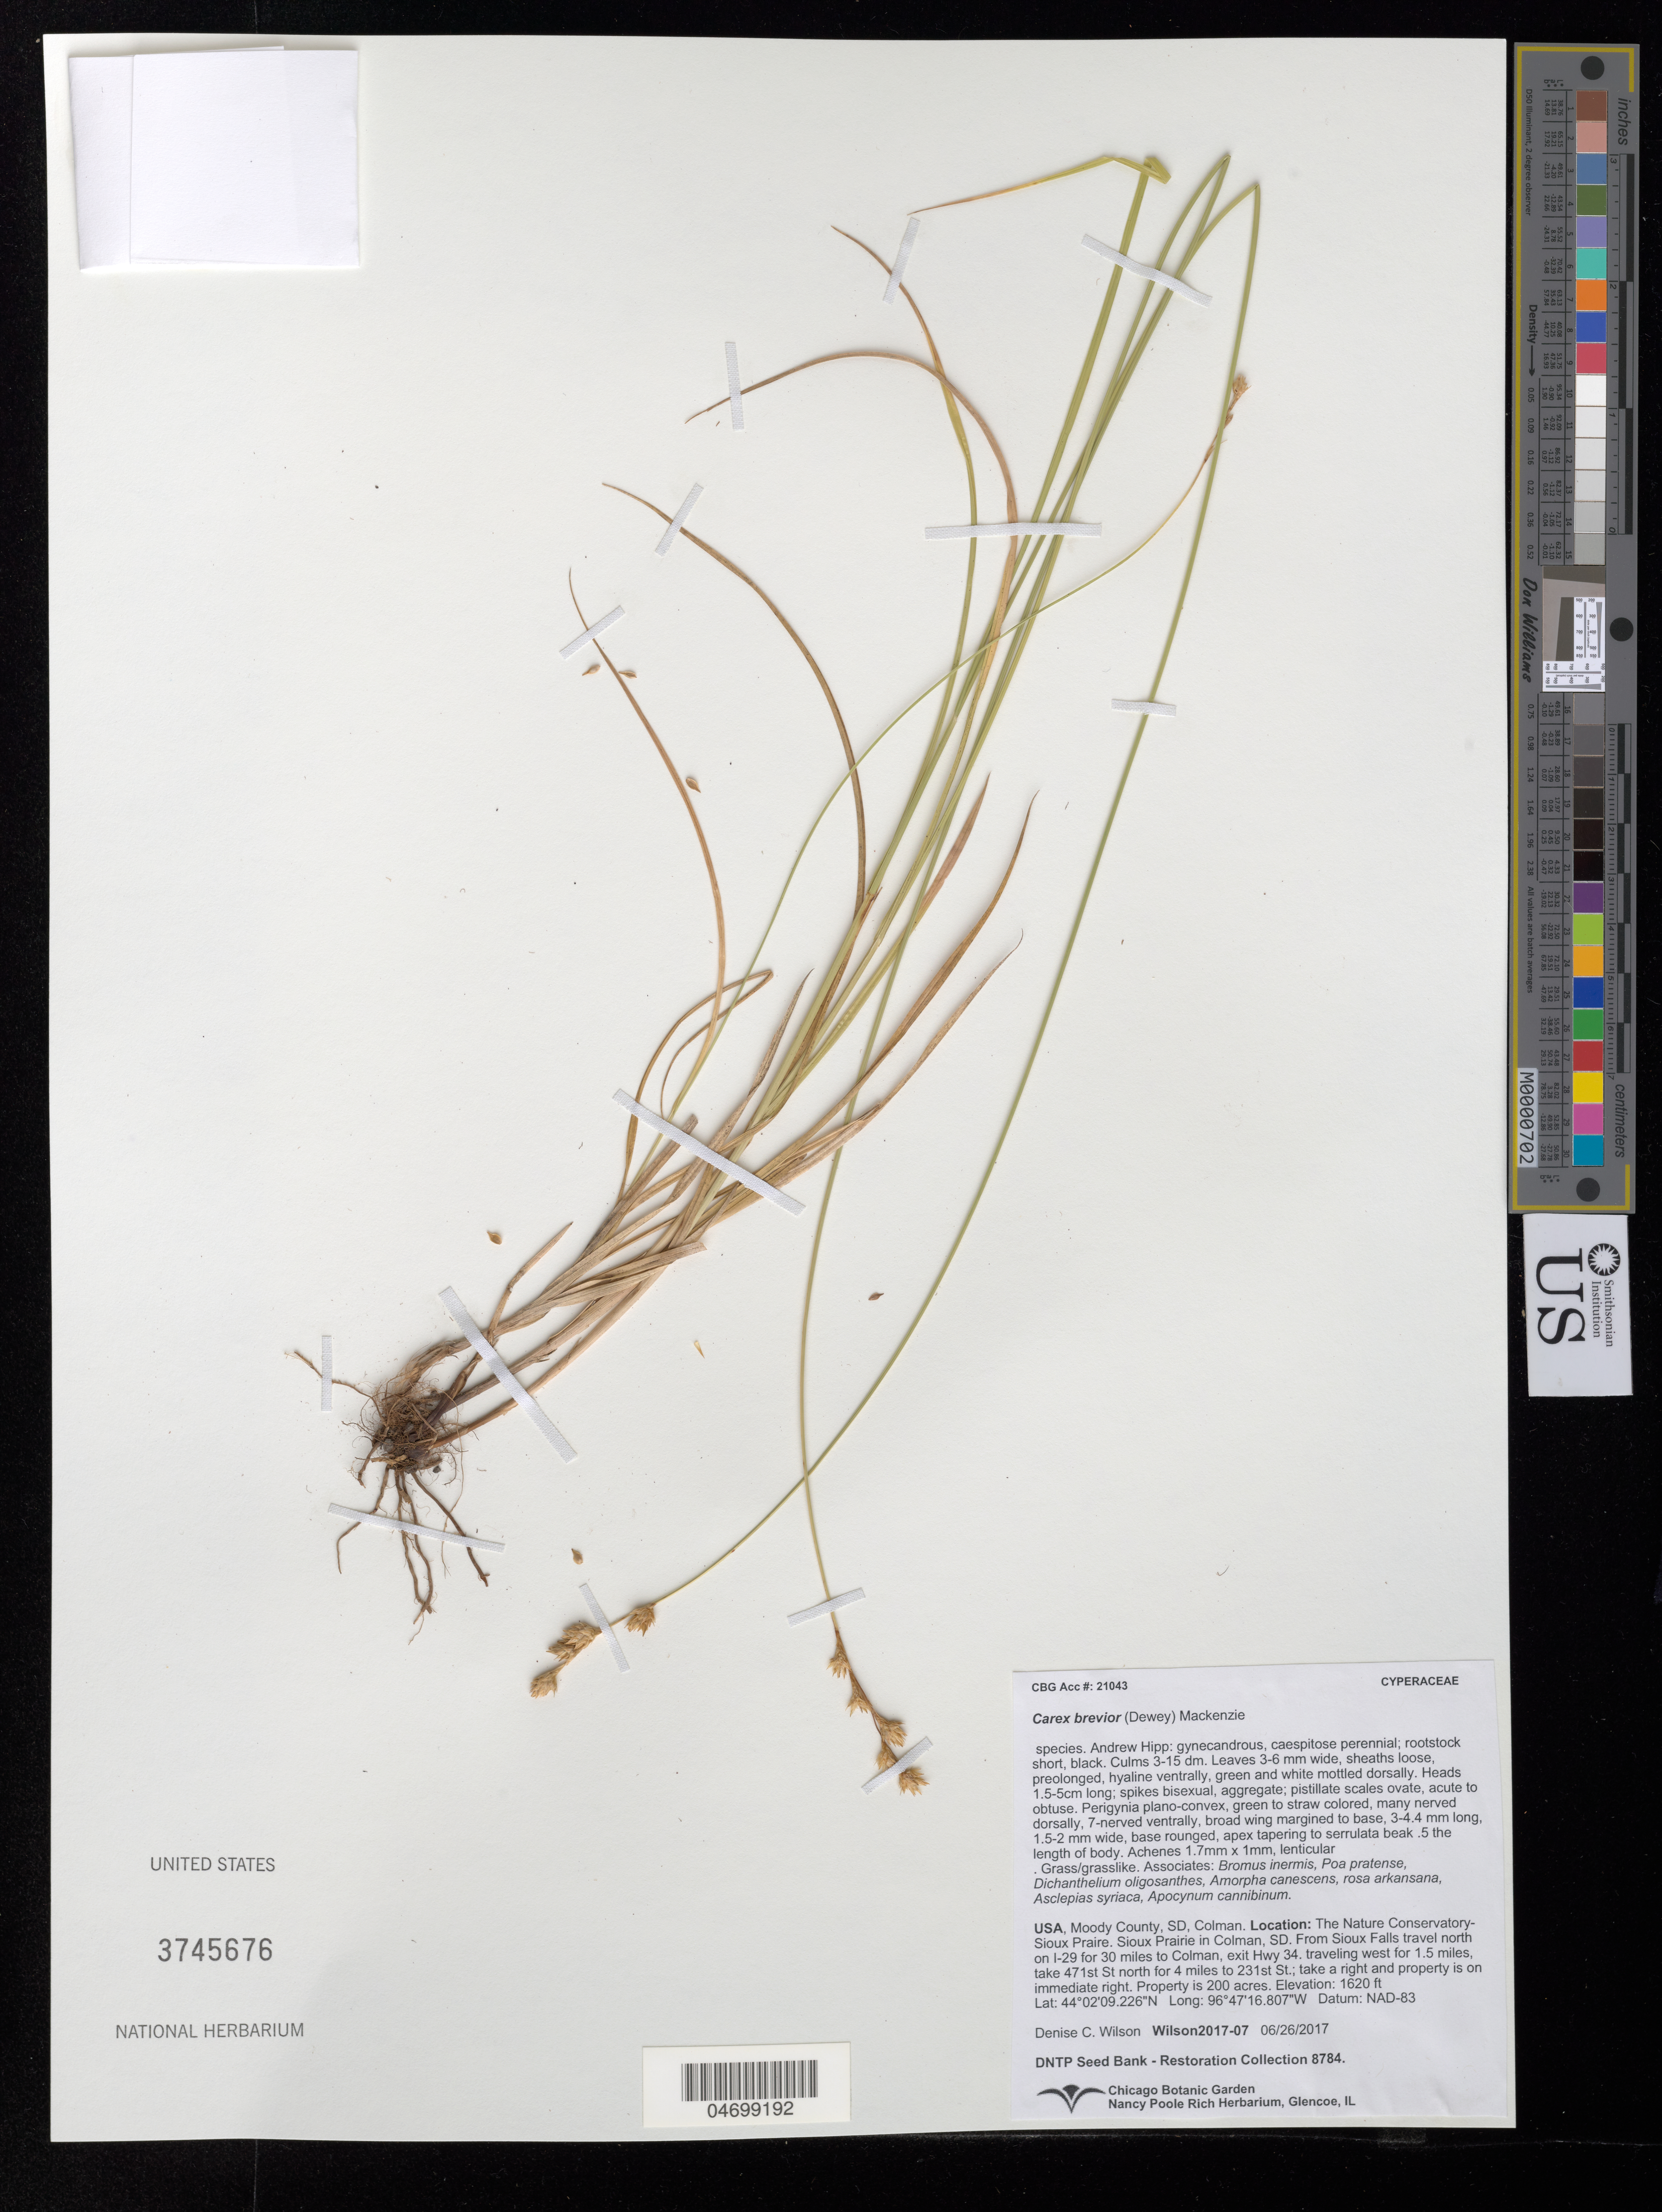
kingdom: Plantae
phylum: Tracheophyta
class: Liliopsida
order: Poales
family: Cyperaceae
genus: Carex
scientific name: Carex brevior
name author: (Dewey) Mack. ex Lunell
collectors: D. Wilson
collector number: Wilson2017-07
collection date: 2017-06-26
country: United States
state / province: South Dakota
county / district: Moody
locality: The Nature Conservatory- Sioux Prairie in Colman.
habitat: Grass/grasslike.With Bromus inermis, Poa pratense, Rosa arkansana, etc.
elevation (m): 494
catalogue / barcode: US 3745676